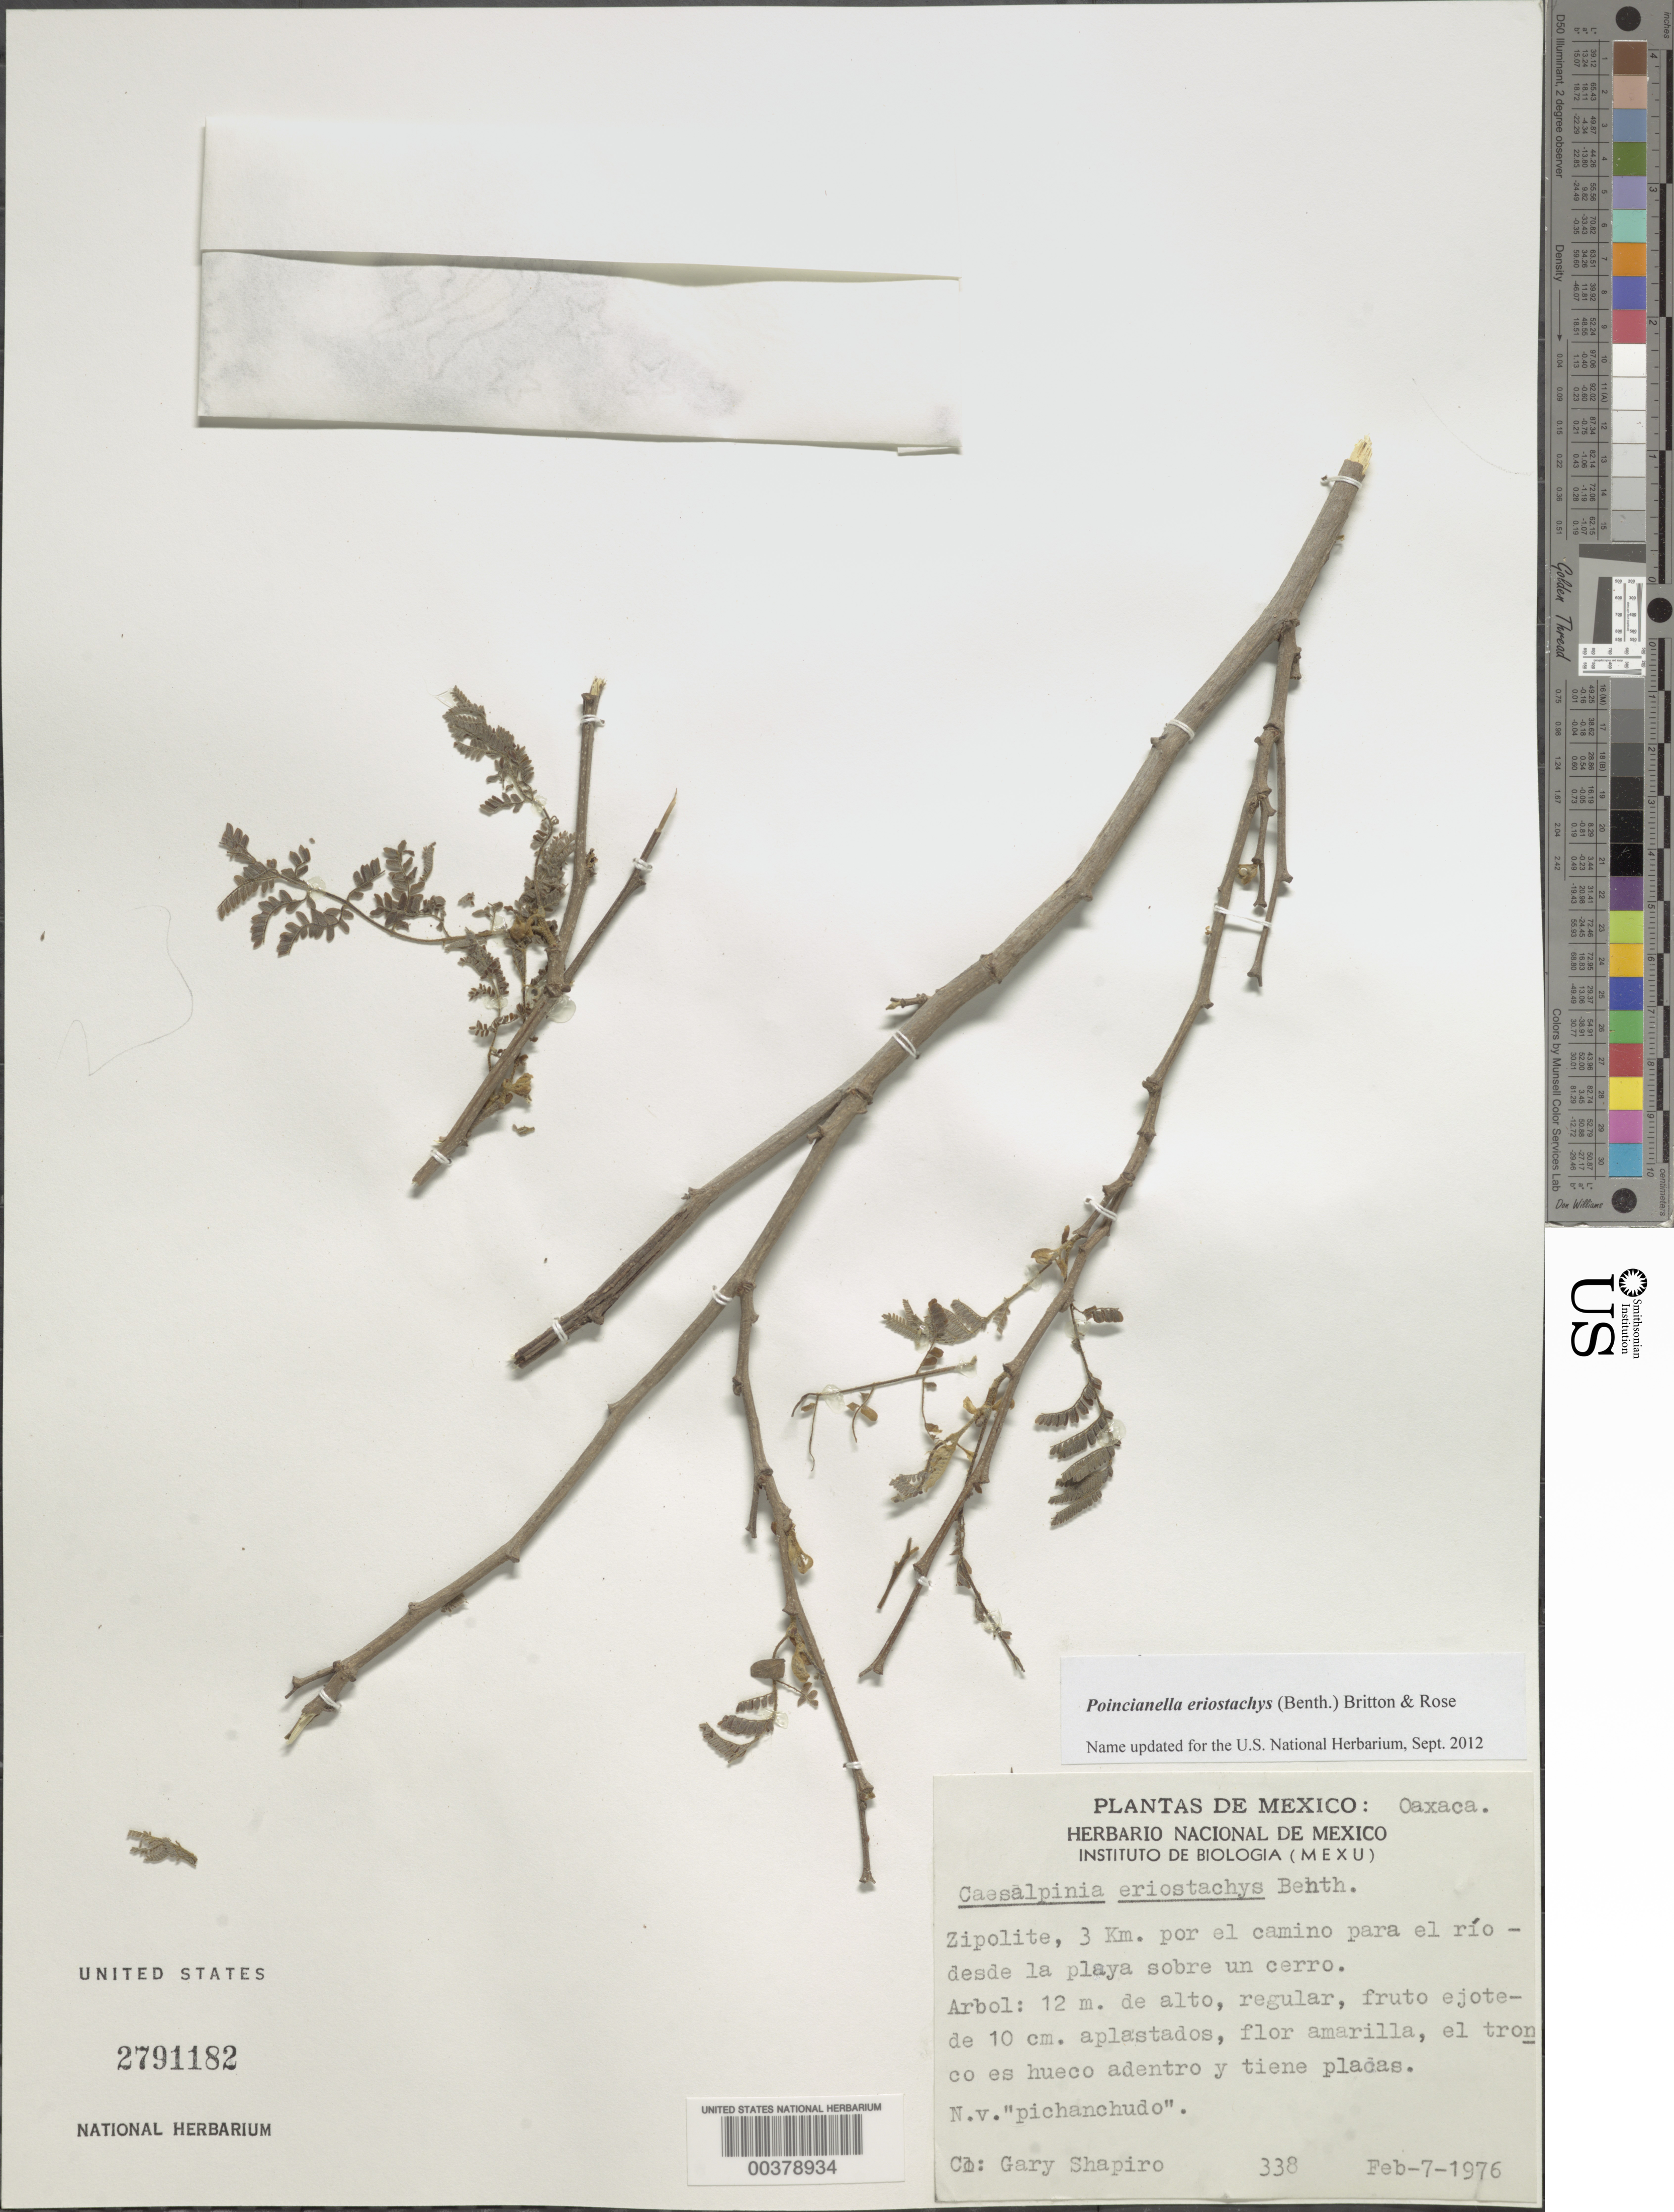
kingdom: Plantae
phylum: Tracheophyta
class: Magnoliopsida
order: Fabales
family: Fabaceae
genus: Cenostigma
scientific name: Cenostigma eriostachys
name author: (Benth.) Gagnon & G.P. Lewis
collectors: G. Shapiro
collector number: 338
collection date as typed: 07 Feb 1976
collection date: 1976-02-07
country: Mexico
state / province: Oaxaca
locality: Zipolite, 3 km por el camino para el rio desde la playa sobre un cerro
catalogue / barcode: US 2791182